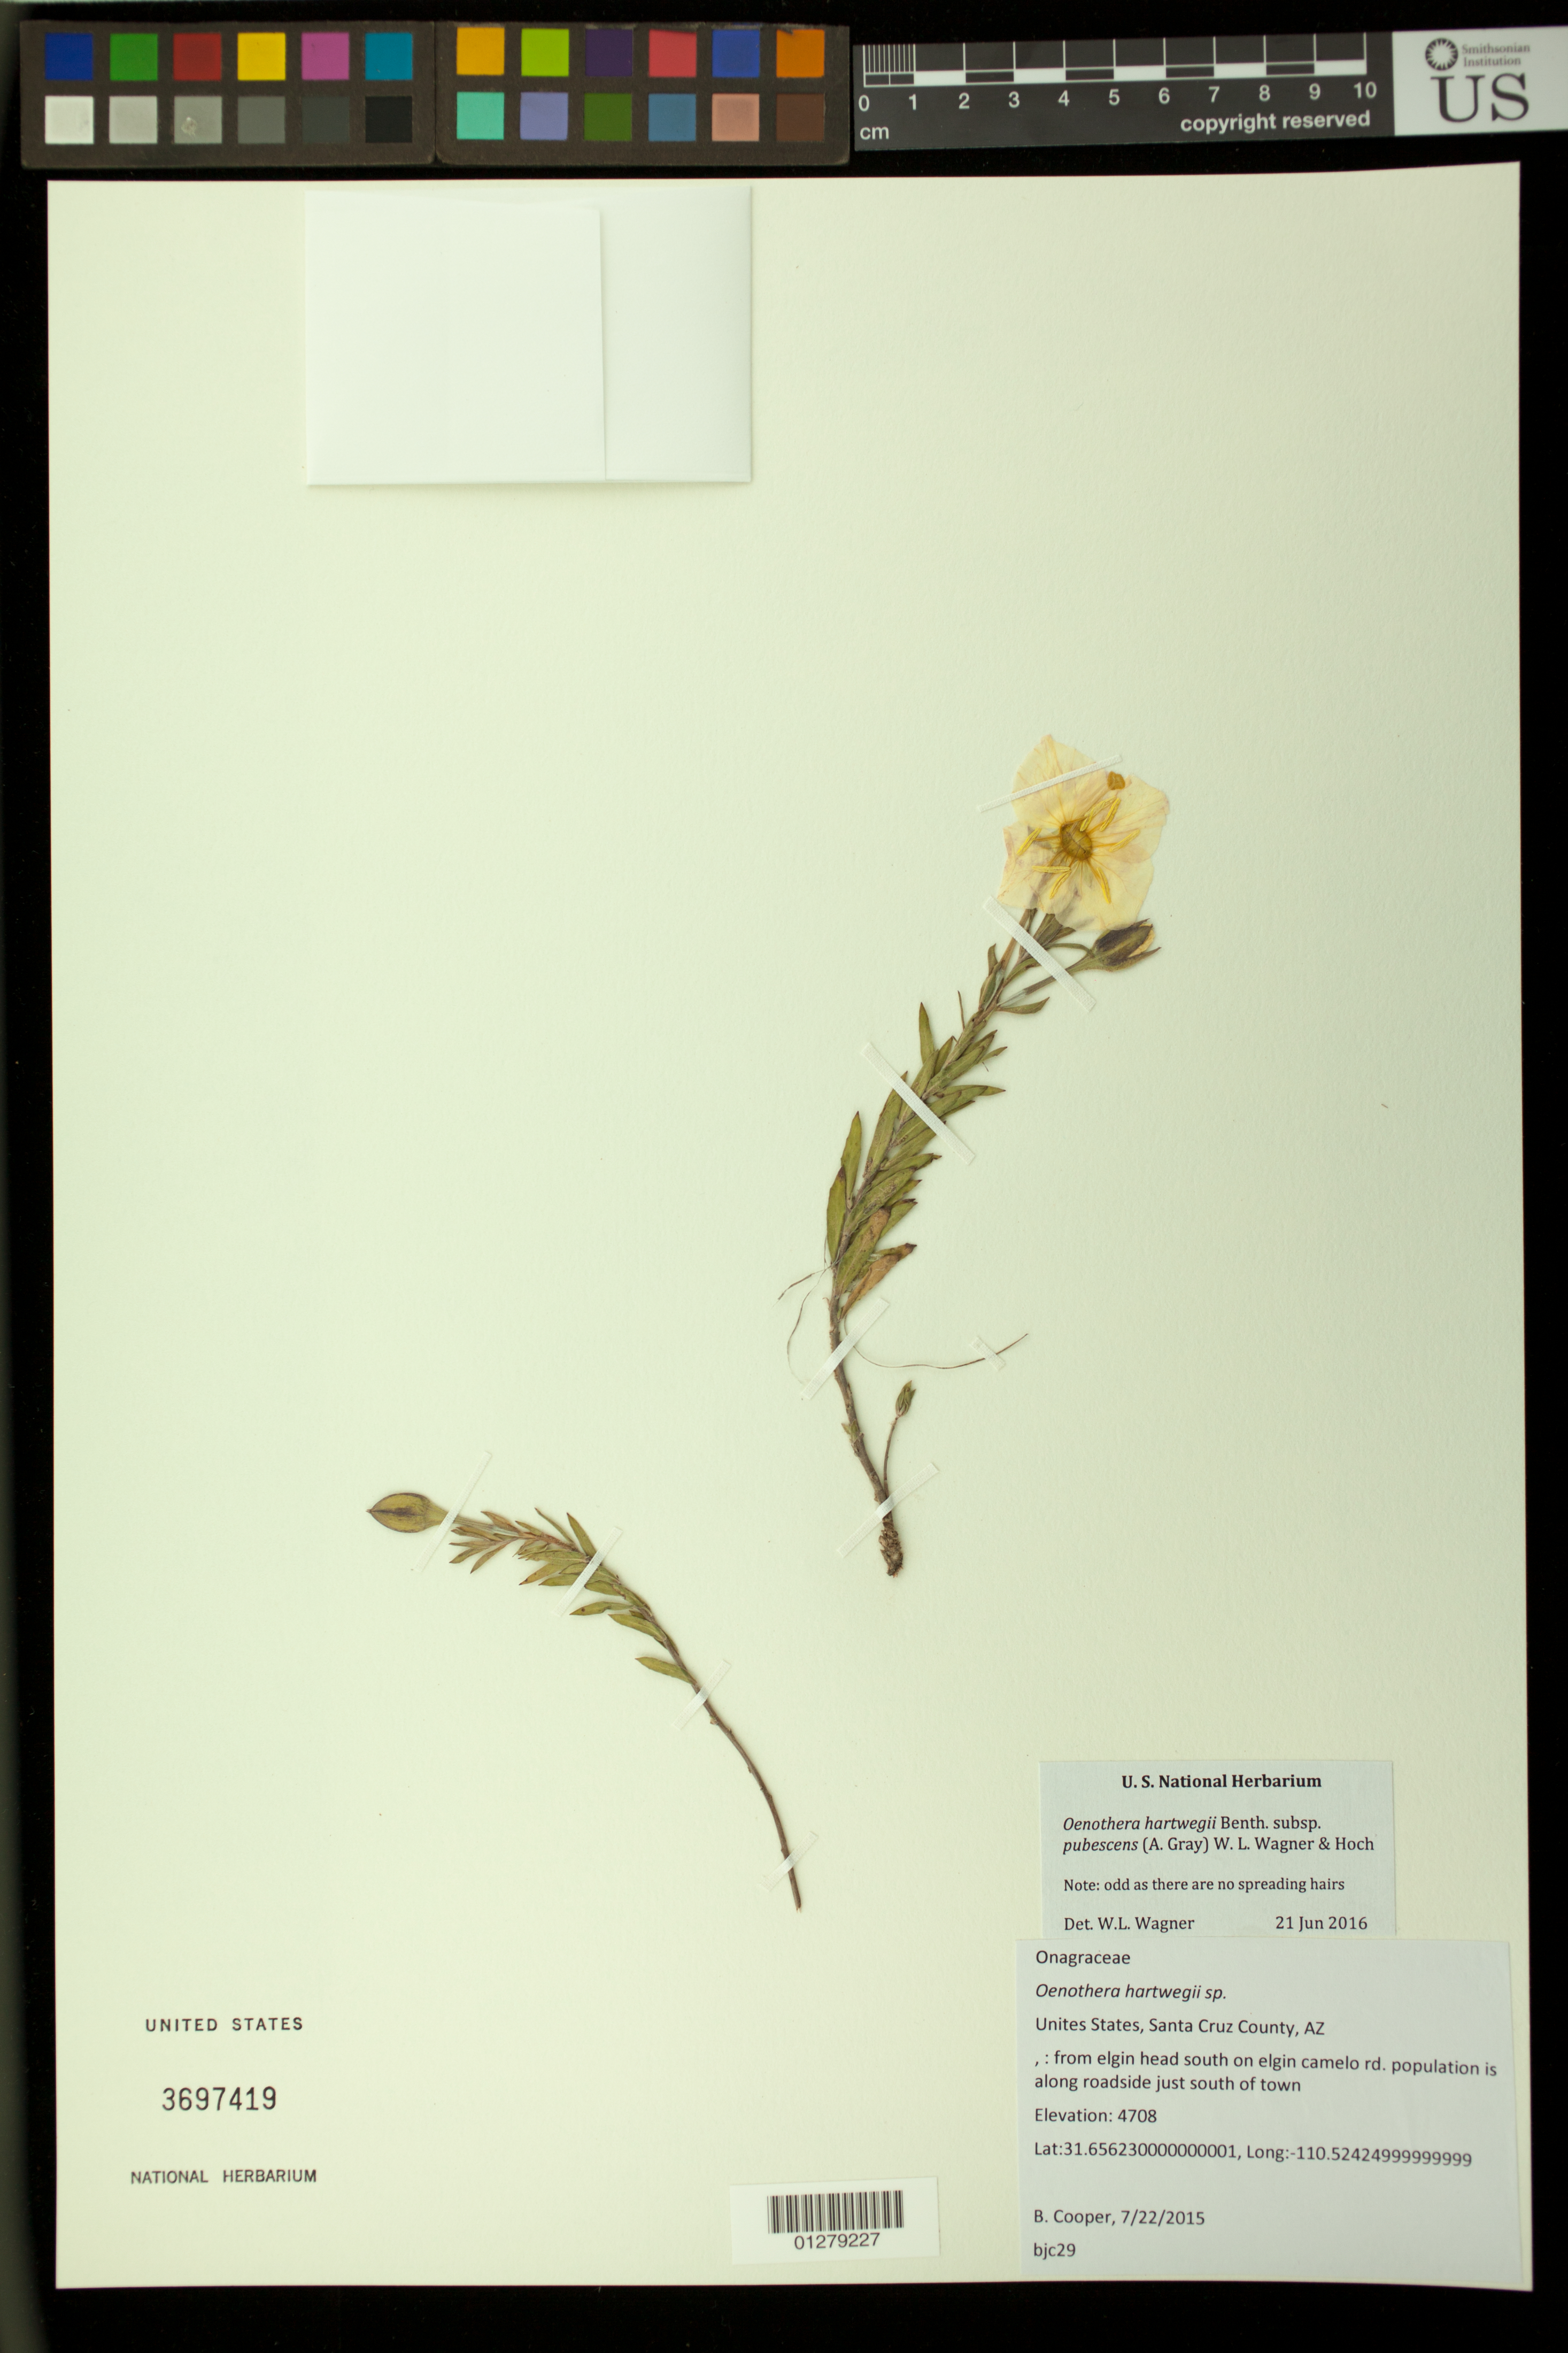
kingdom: Plantae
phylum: Tracheophyta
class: Magnoliopsida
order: Myrtales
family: Onagraceae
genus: Oenothera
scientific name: Oenothera hartwegii subsp. hartwegii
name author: Benth.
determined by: Cooper, B. J.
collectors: B. J. Cooper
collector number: BJC 29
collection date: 2015-07-22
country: United States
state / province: Arizona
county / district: Santa Cruz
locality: Along roadside just south of Elgin Camelo Rd.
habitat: Sonoran grassland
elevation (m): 4708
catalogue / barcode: US 3697419